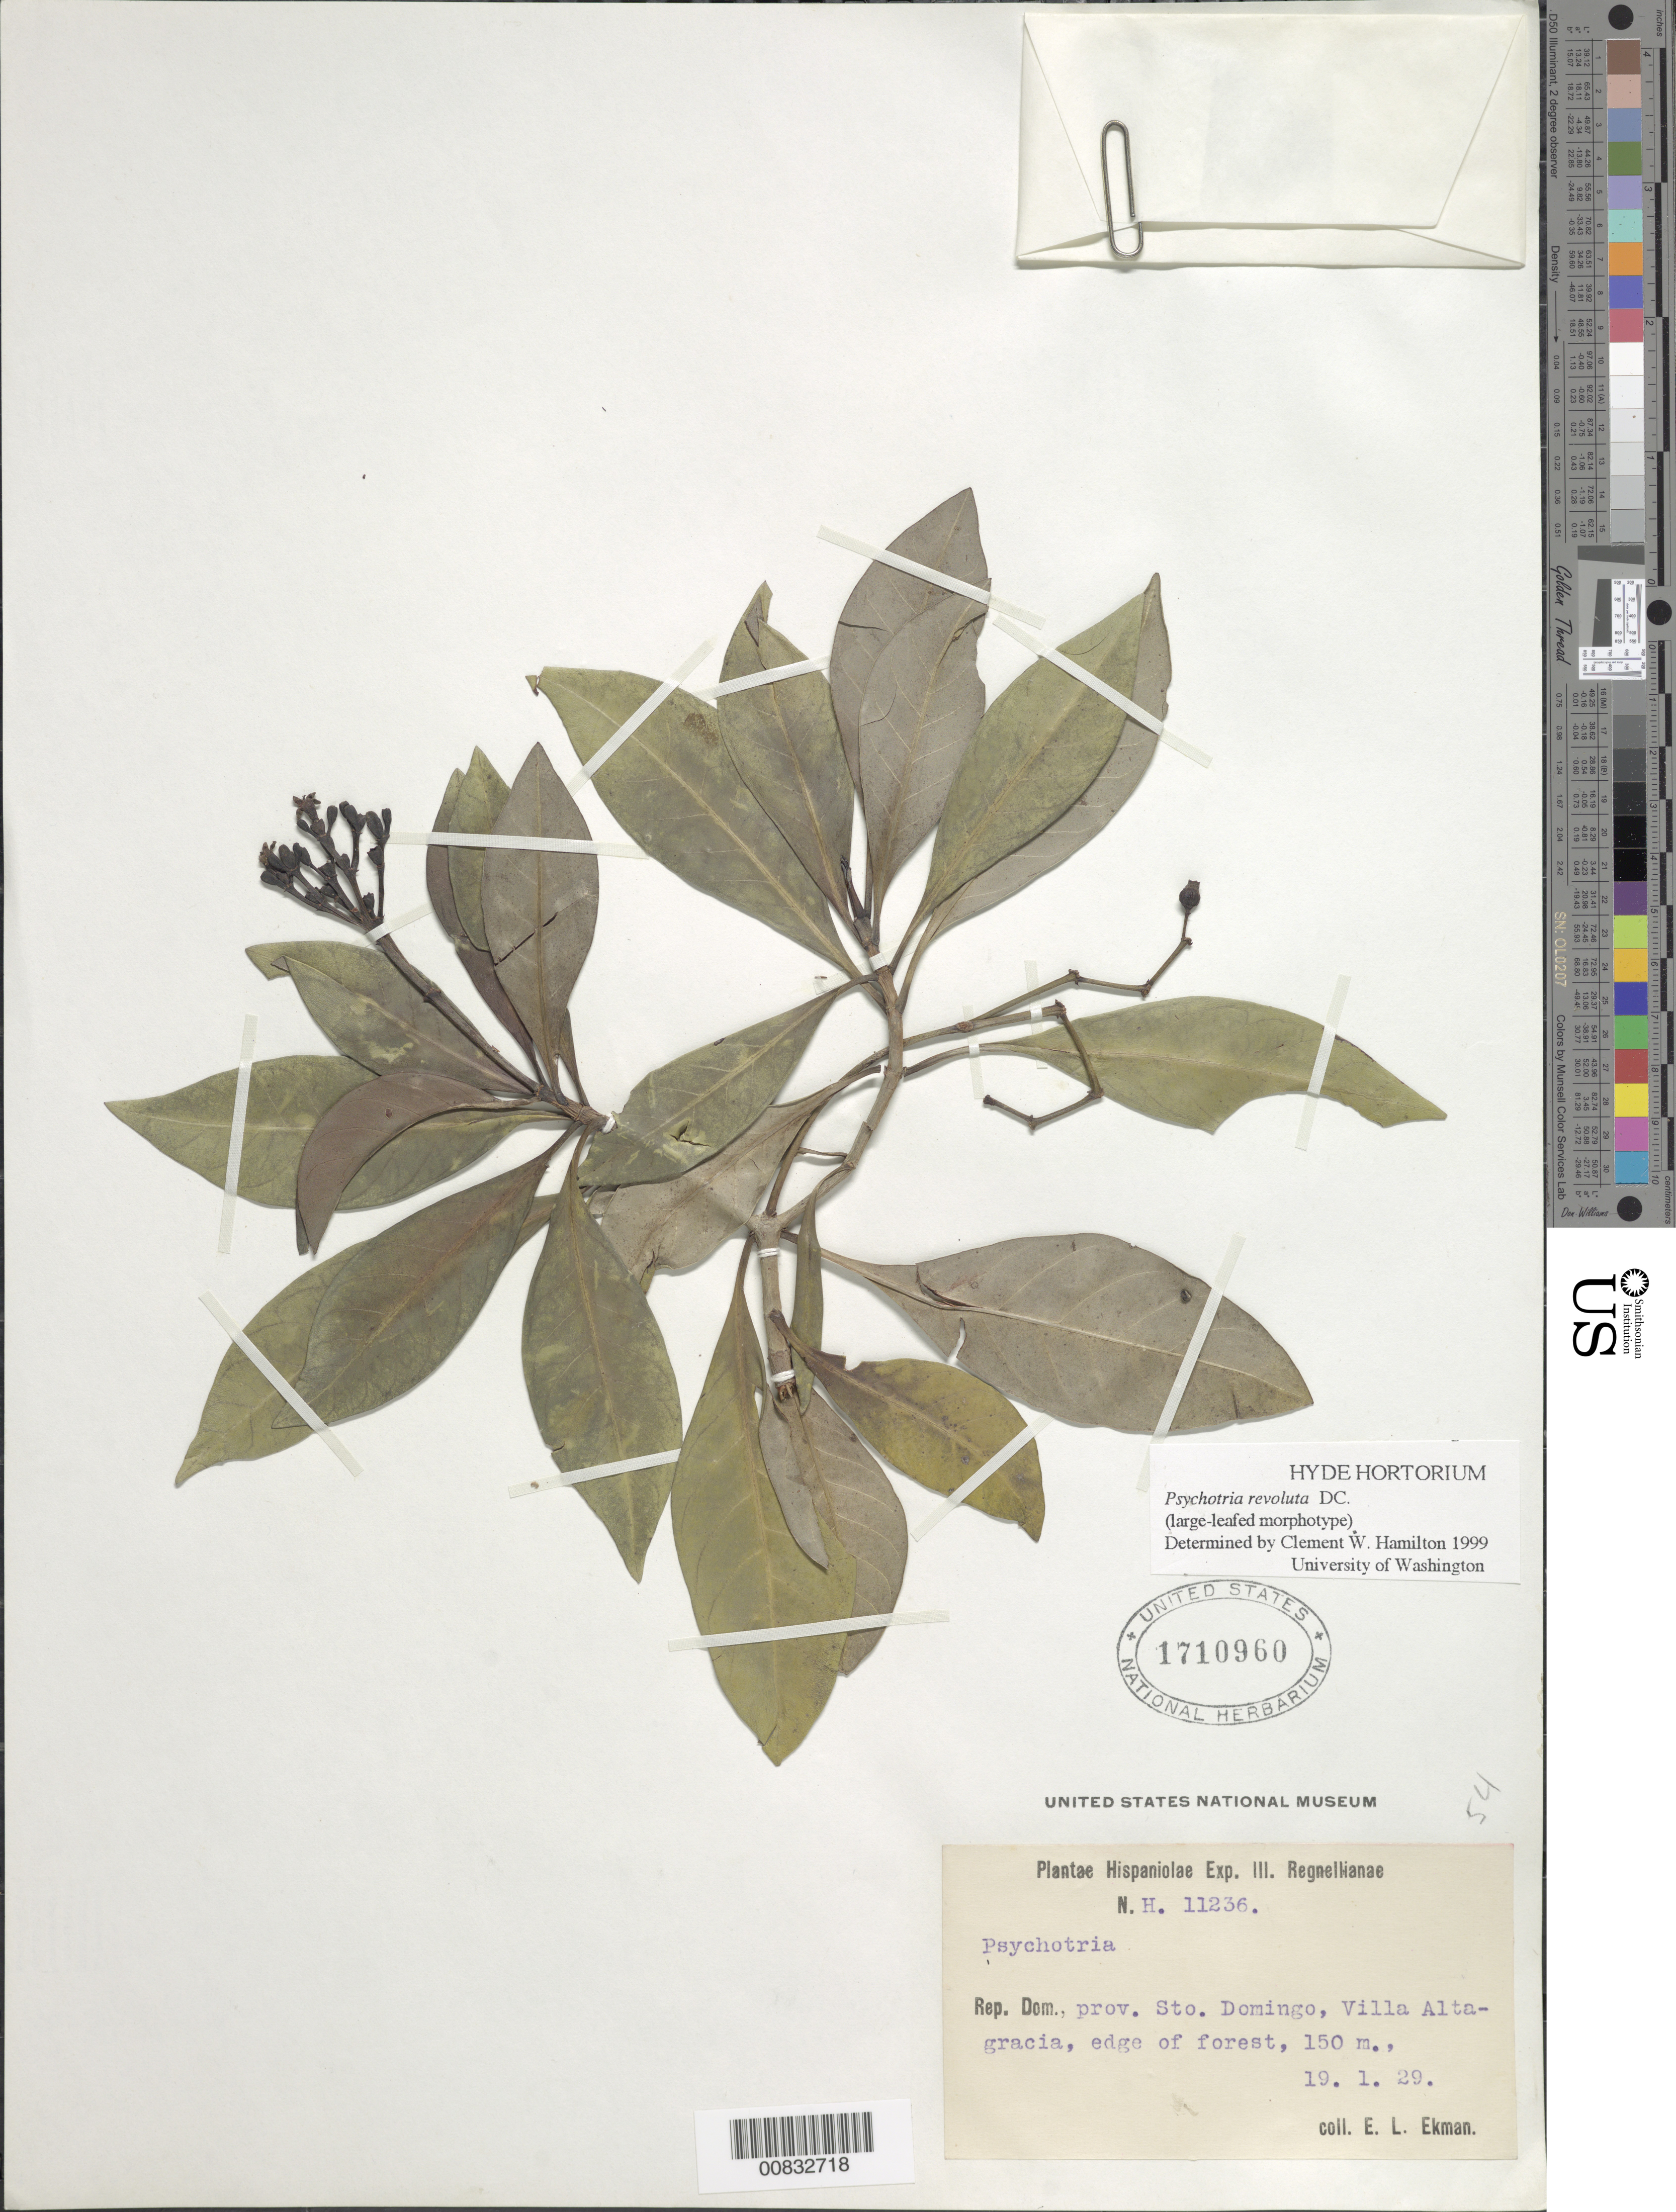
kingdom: Plantae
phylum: Tracheophyta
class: Magnoliopsida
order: Gentianales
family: Rubiaceae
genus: Psychotria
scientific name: Psychotria revoluta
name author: DC.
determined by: Hamilton, C. W.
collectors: E. L. Ekman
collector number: H 11236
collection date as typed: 19 Jan 1929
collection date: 1929-01-19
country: Dominican Republic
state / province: Distrito Nacional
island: Hispaniola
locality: Villa Altagracia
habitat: Edge of forest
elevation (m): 150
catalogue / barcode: US 1710960